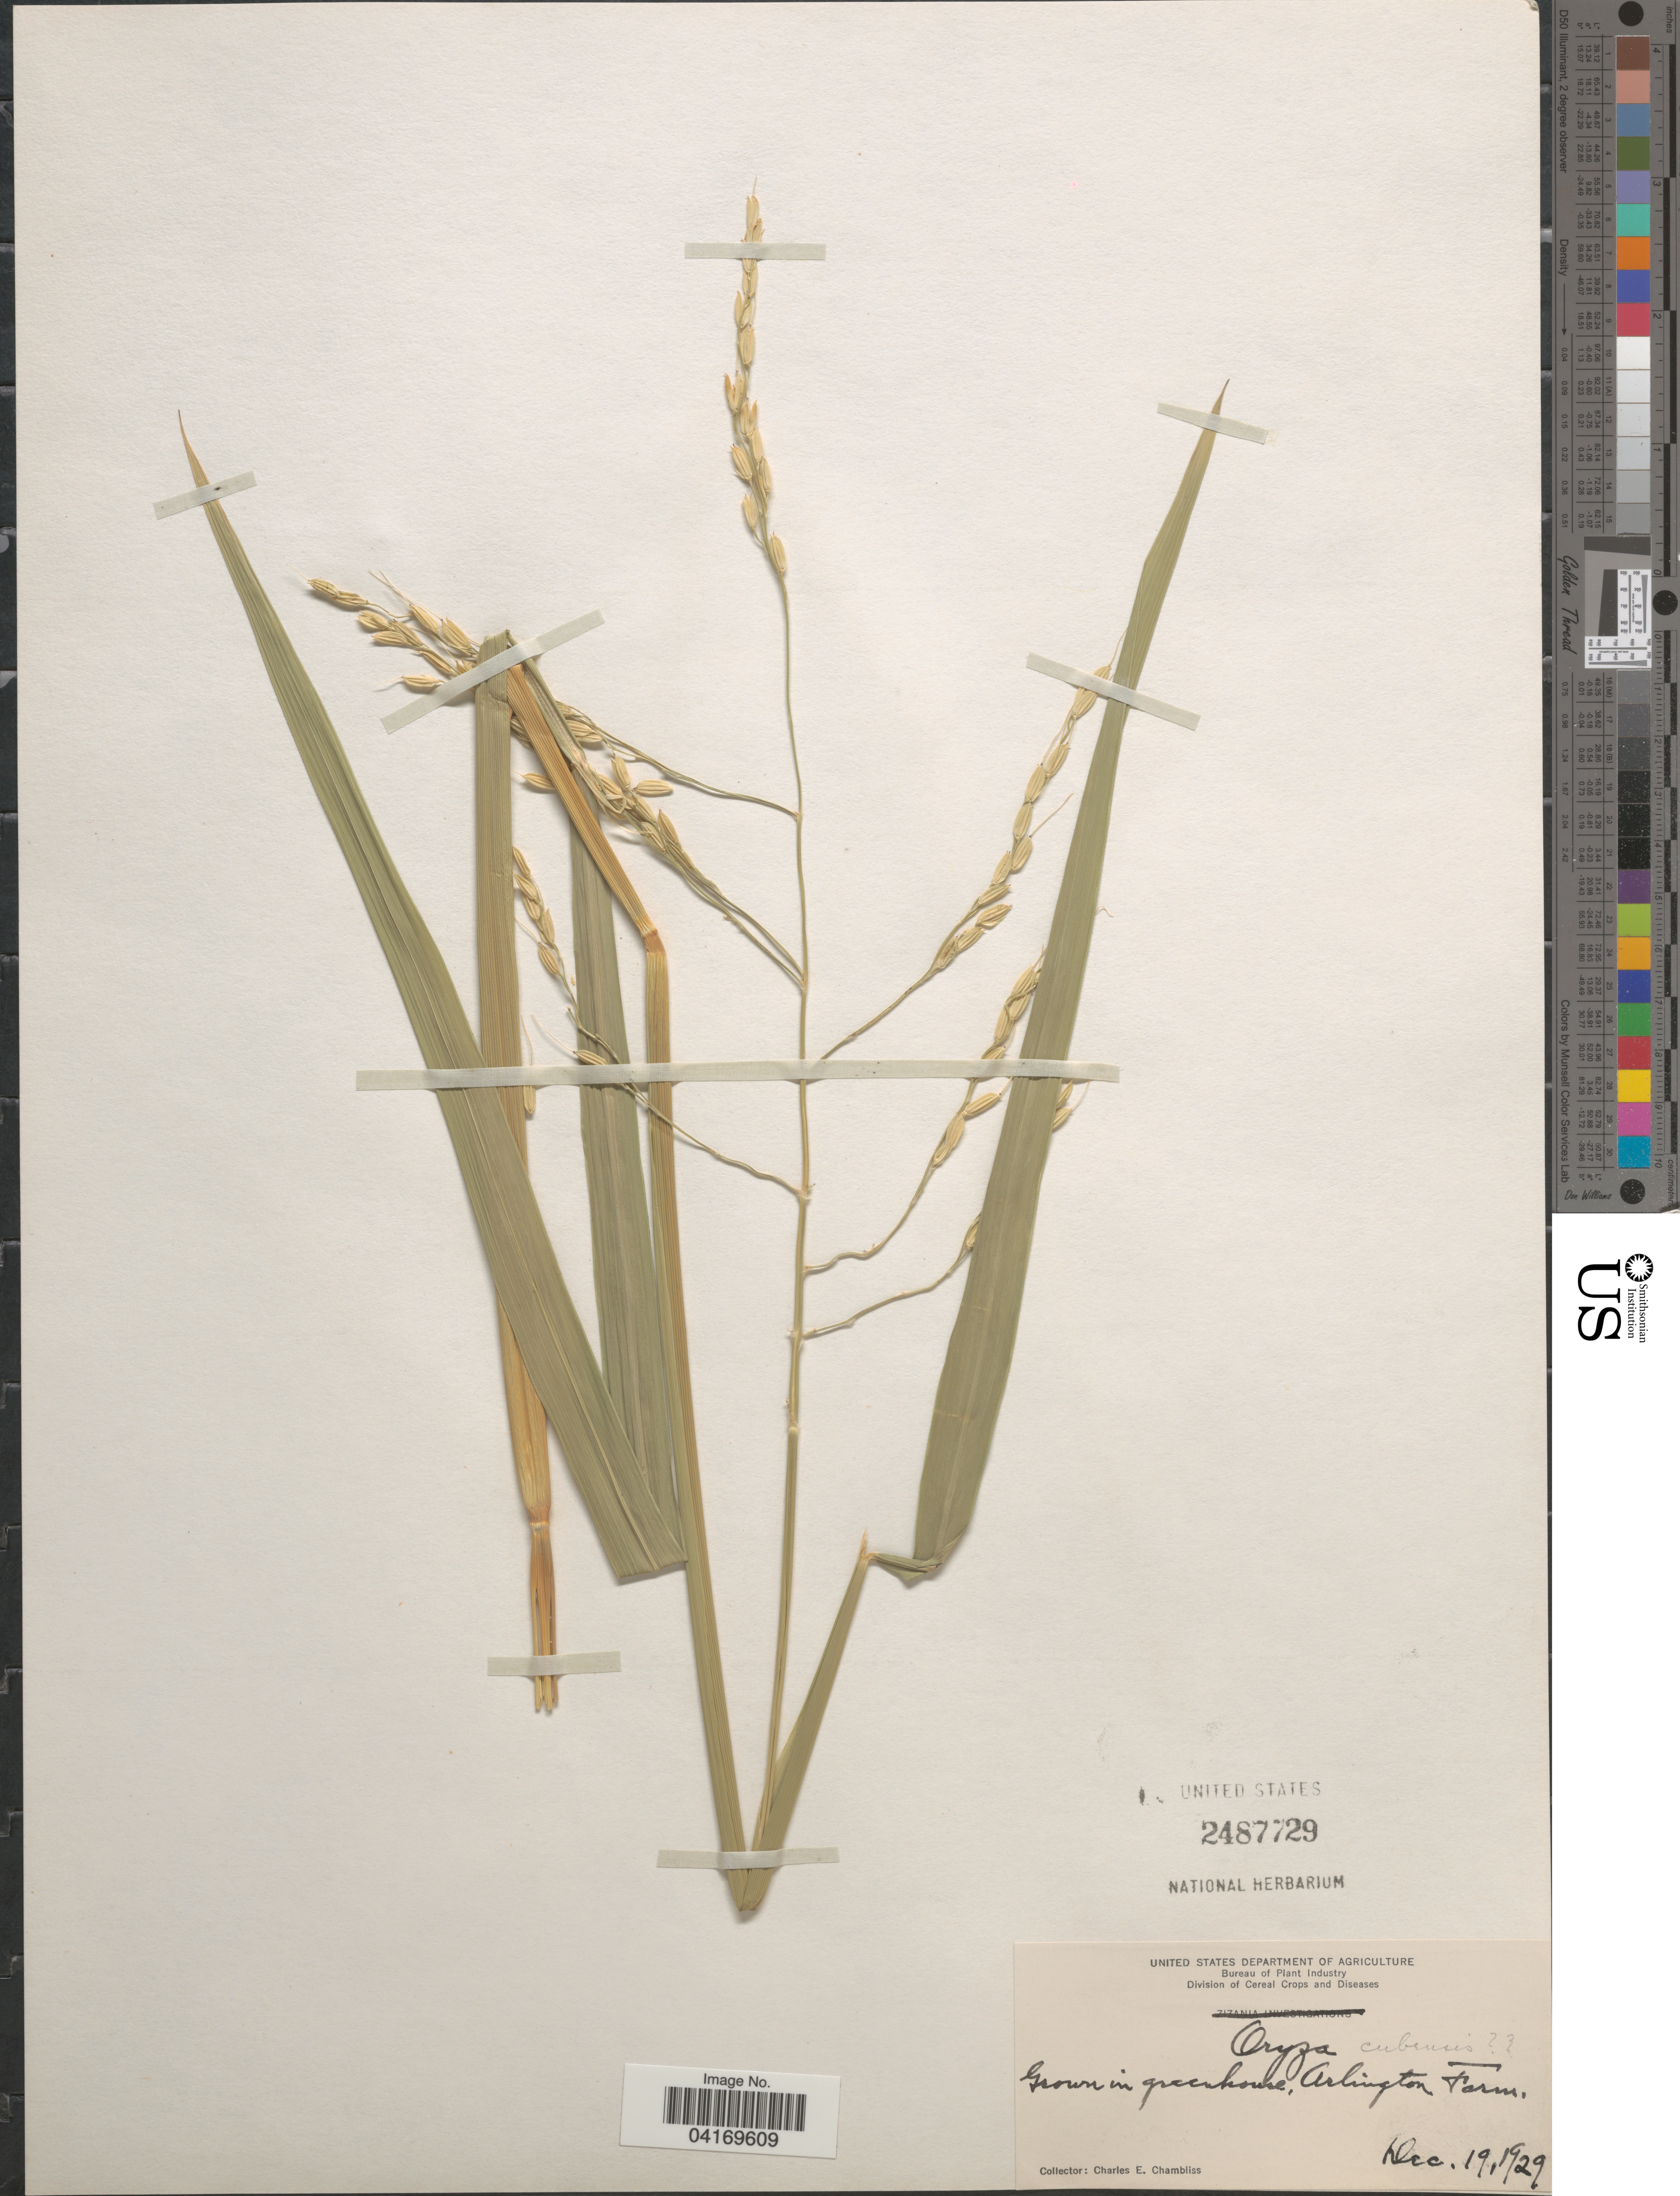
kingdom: Plantae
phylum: Tracheophyta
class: Liliopsida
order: Poales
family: Poaceae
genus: Oryza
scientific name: Oryza sp.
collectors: C. Chambliss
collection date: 1929-12-19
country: United States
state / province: Virginia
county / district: Arlington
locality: Grown in greenhouse, Arlington Farm.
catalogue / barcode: US 2487729